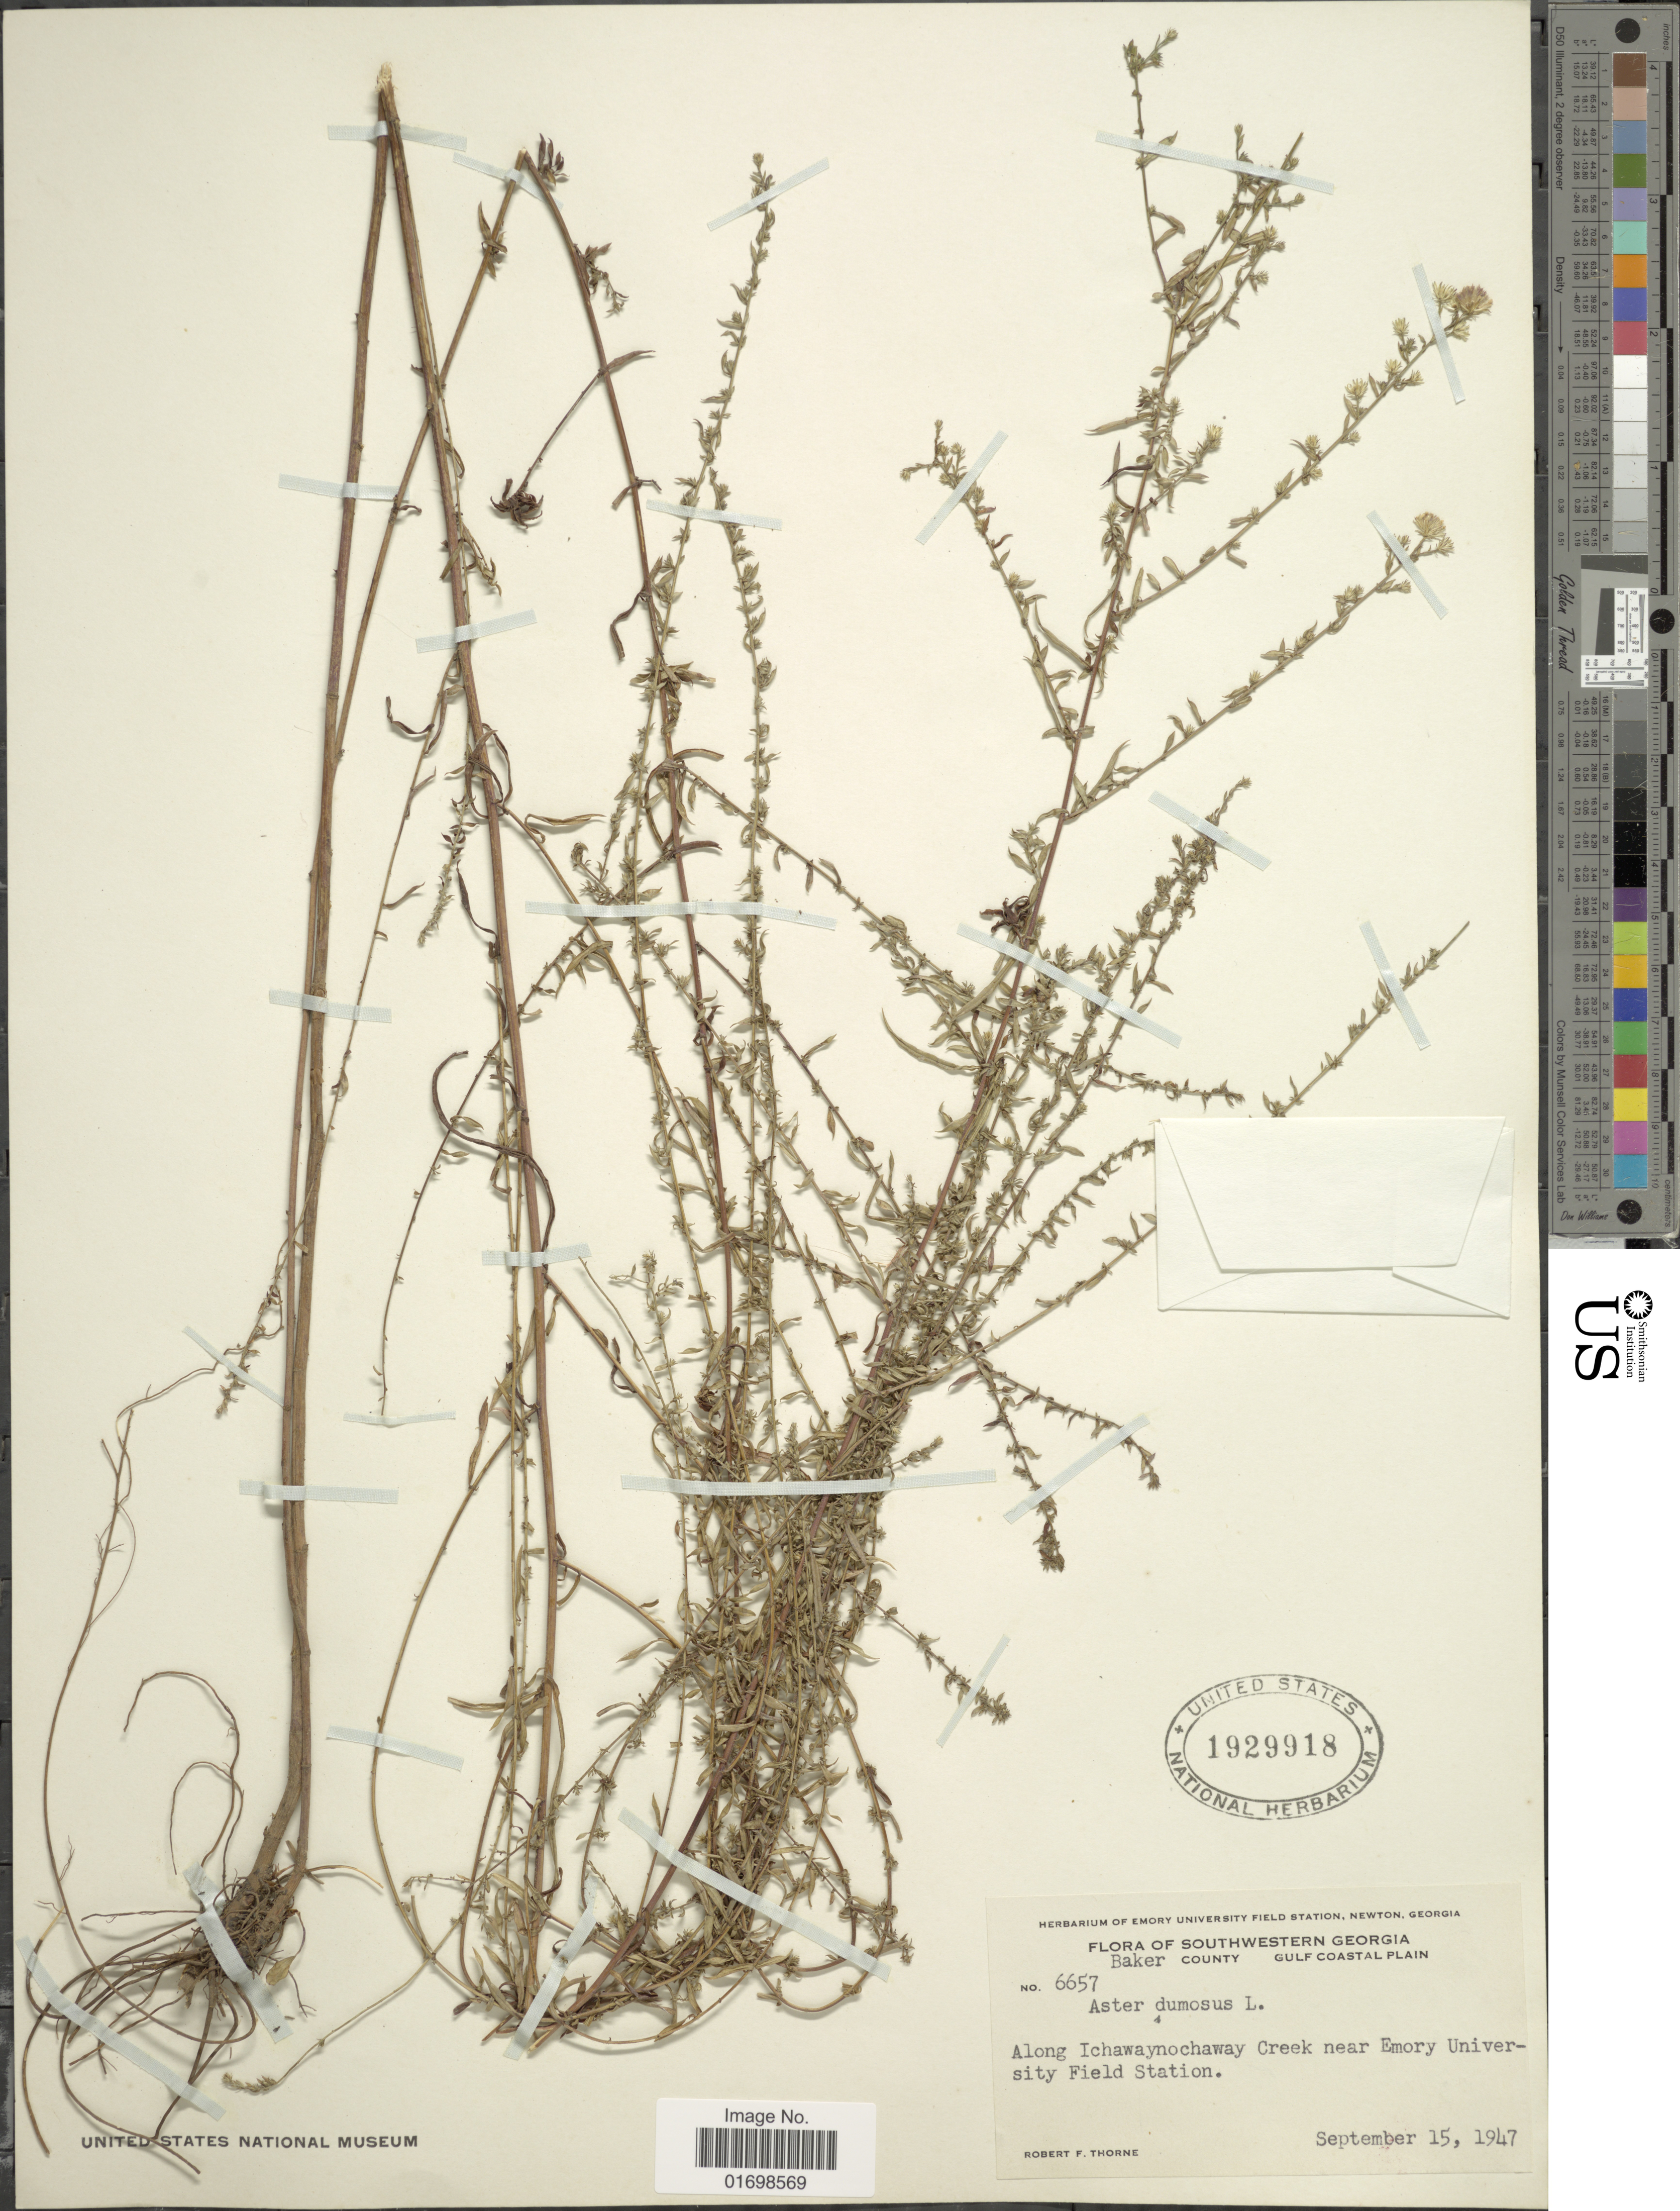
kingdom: Plantae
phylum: Tracheophyta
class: Magnoliopsida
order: Asterales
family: Asteraceae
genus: Symphyotrichum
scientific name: Symphyotrichum dumosum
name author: (L.) G.L. Nesom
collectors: R. F. Thorne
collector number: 6657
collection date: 1947-09-15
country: United States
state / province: Georgia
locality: Southwestern Georgia, Baker County, Gulf Coastal Plain. Along Ichawaynochaway Creek near Emory University Field Station.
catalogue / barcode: US 1929918